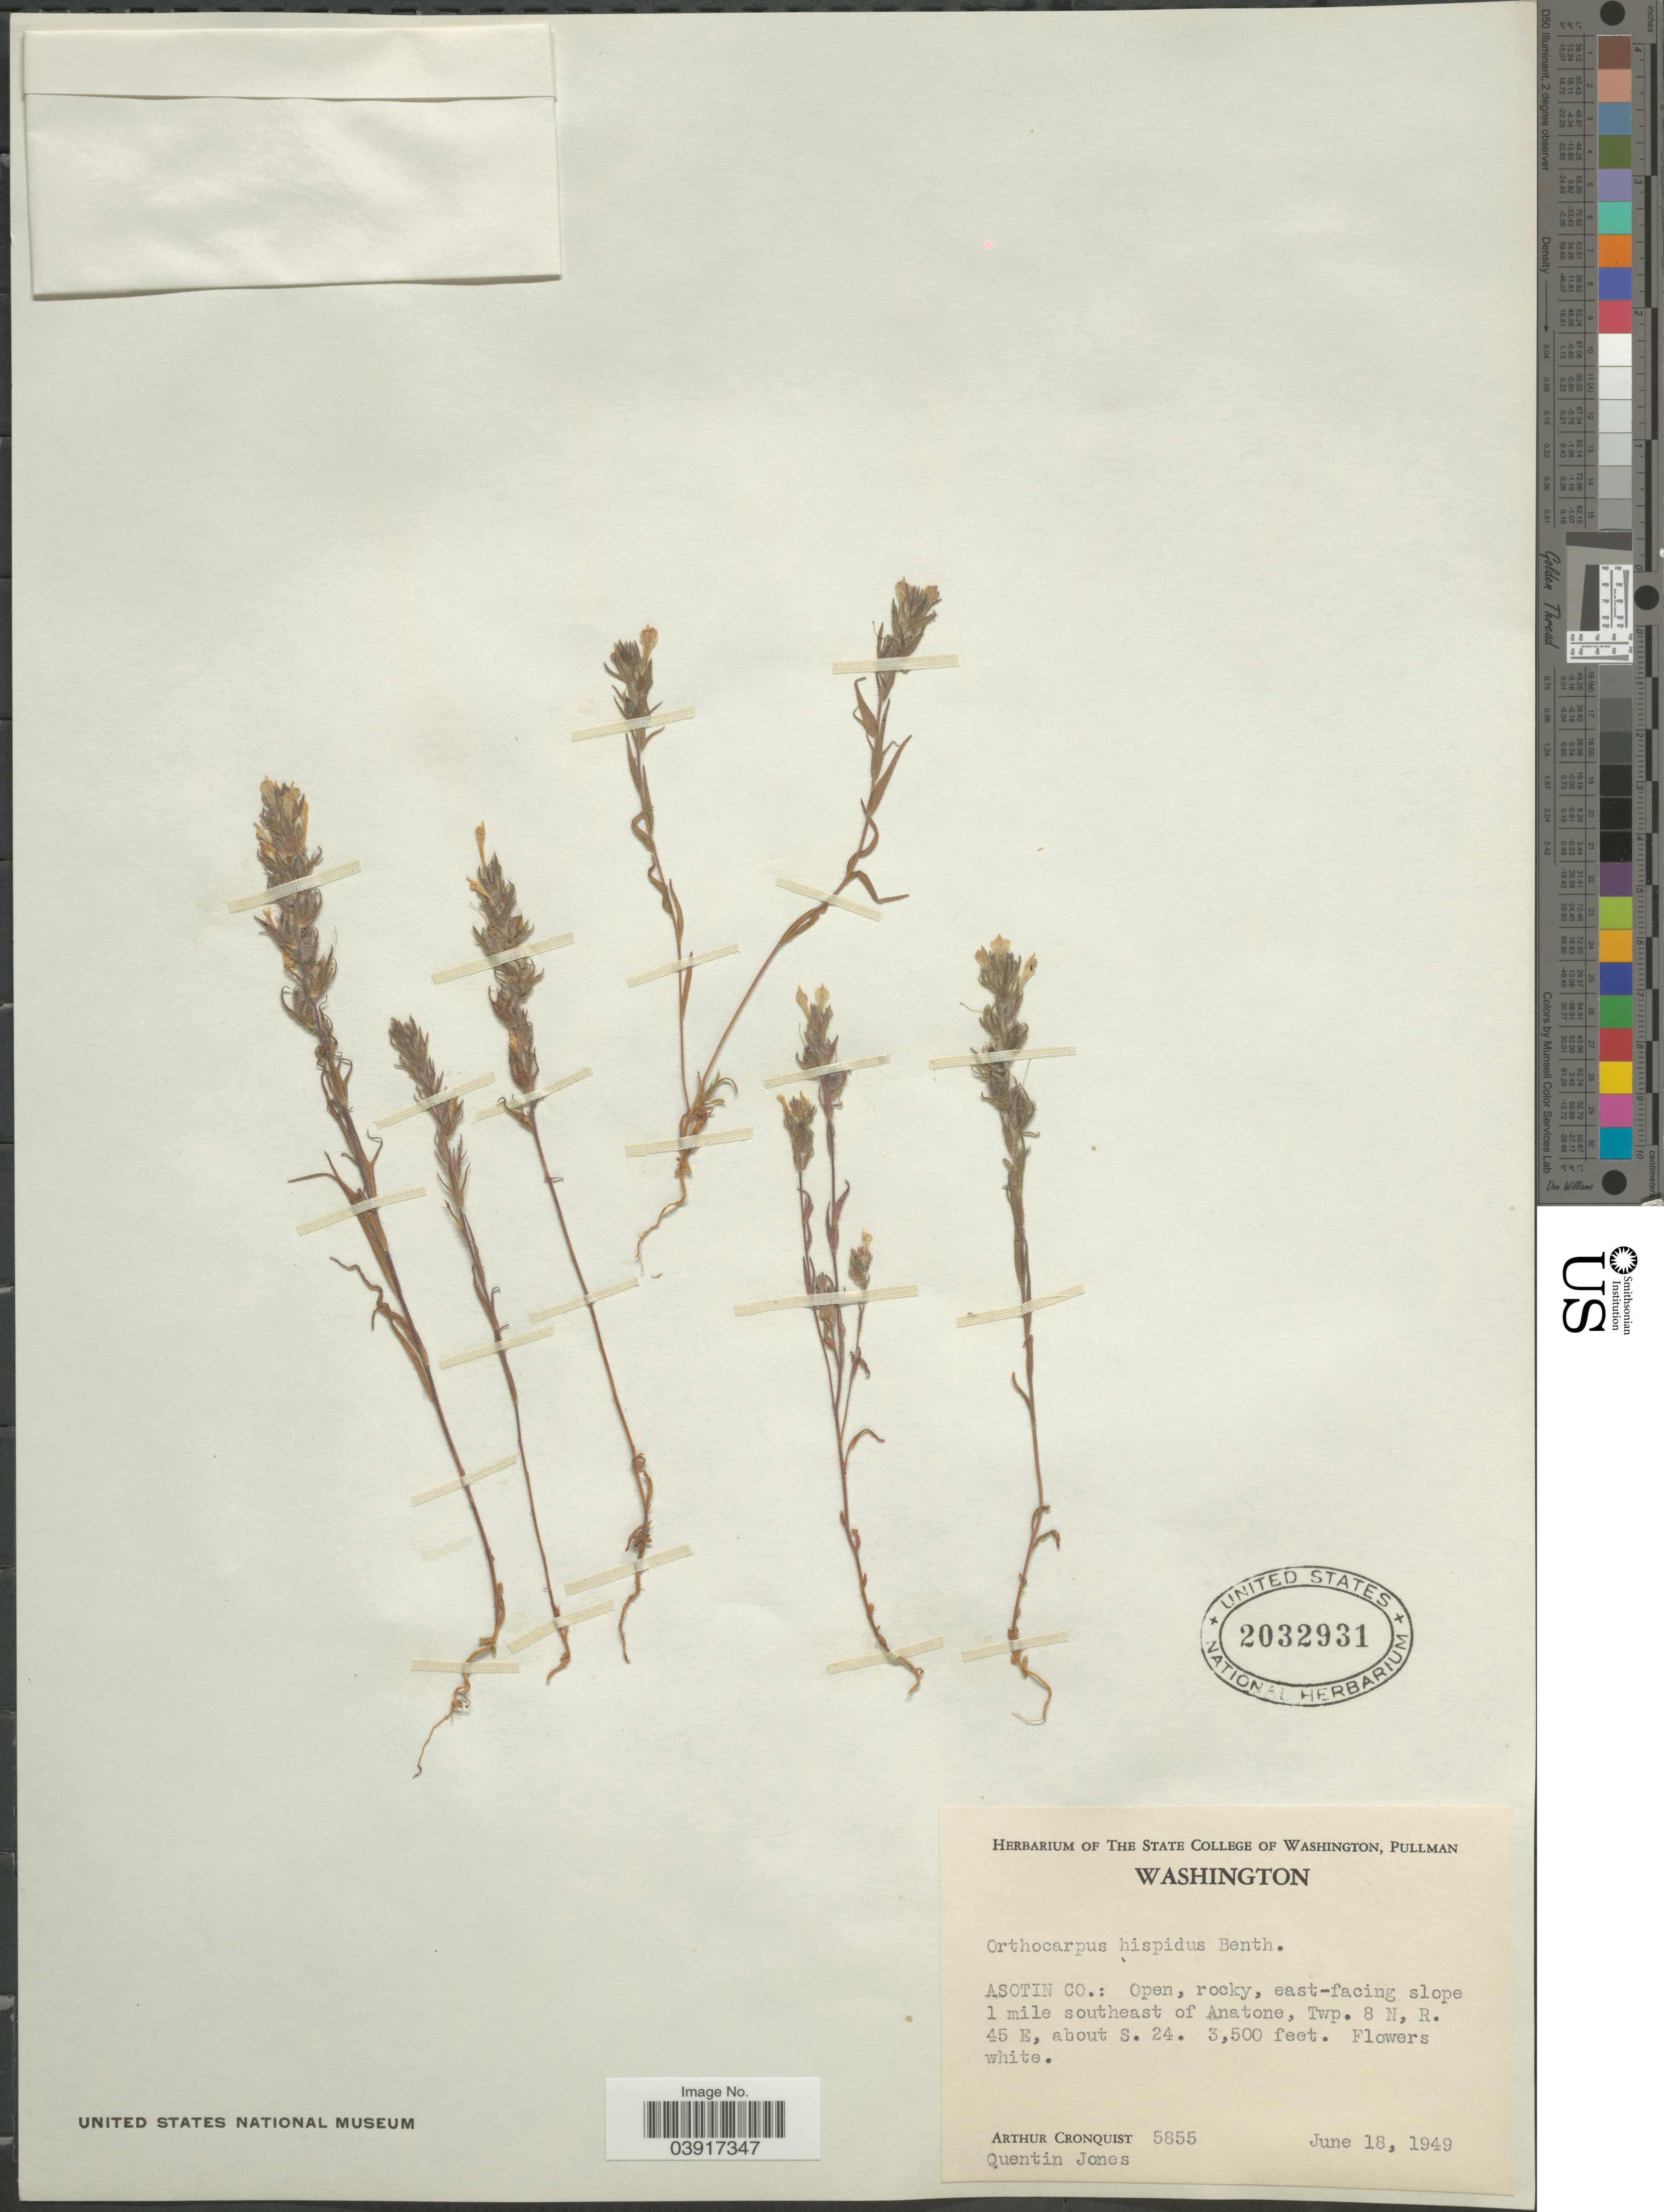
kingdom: Plantae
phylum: Tracheophyta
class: Magnoliopsida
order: Lamiales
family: Orobanchaceae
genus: Orthocarpus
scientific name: Orthocarpus hispidus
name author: Benth.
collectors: A. J. Cronquist & Q. Jones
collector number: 5855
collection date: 1949-06-18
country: United States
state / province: Washington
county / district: Asotin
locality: Asotin Co.: Open, rocky, east-facing slope 1 mile southeast of Anatone, Twp. 8 N, R. 45 E, about S. 24.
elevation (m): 1067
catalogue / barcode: US 2032931